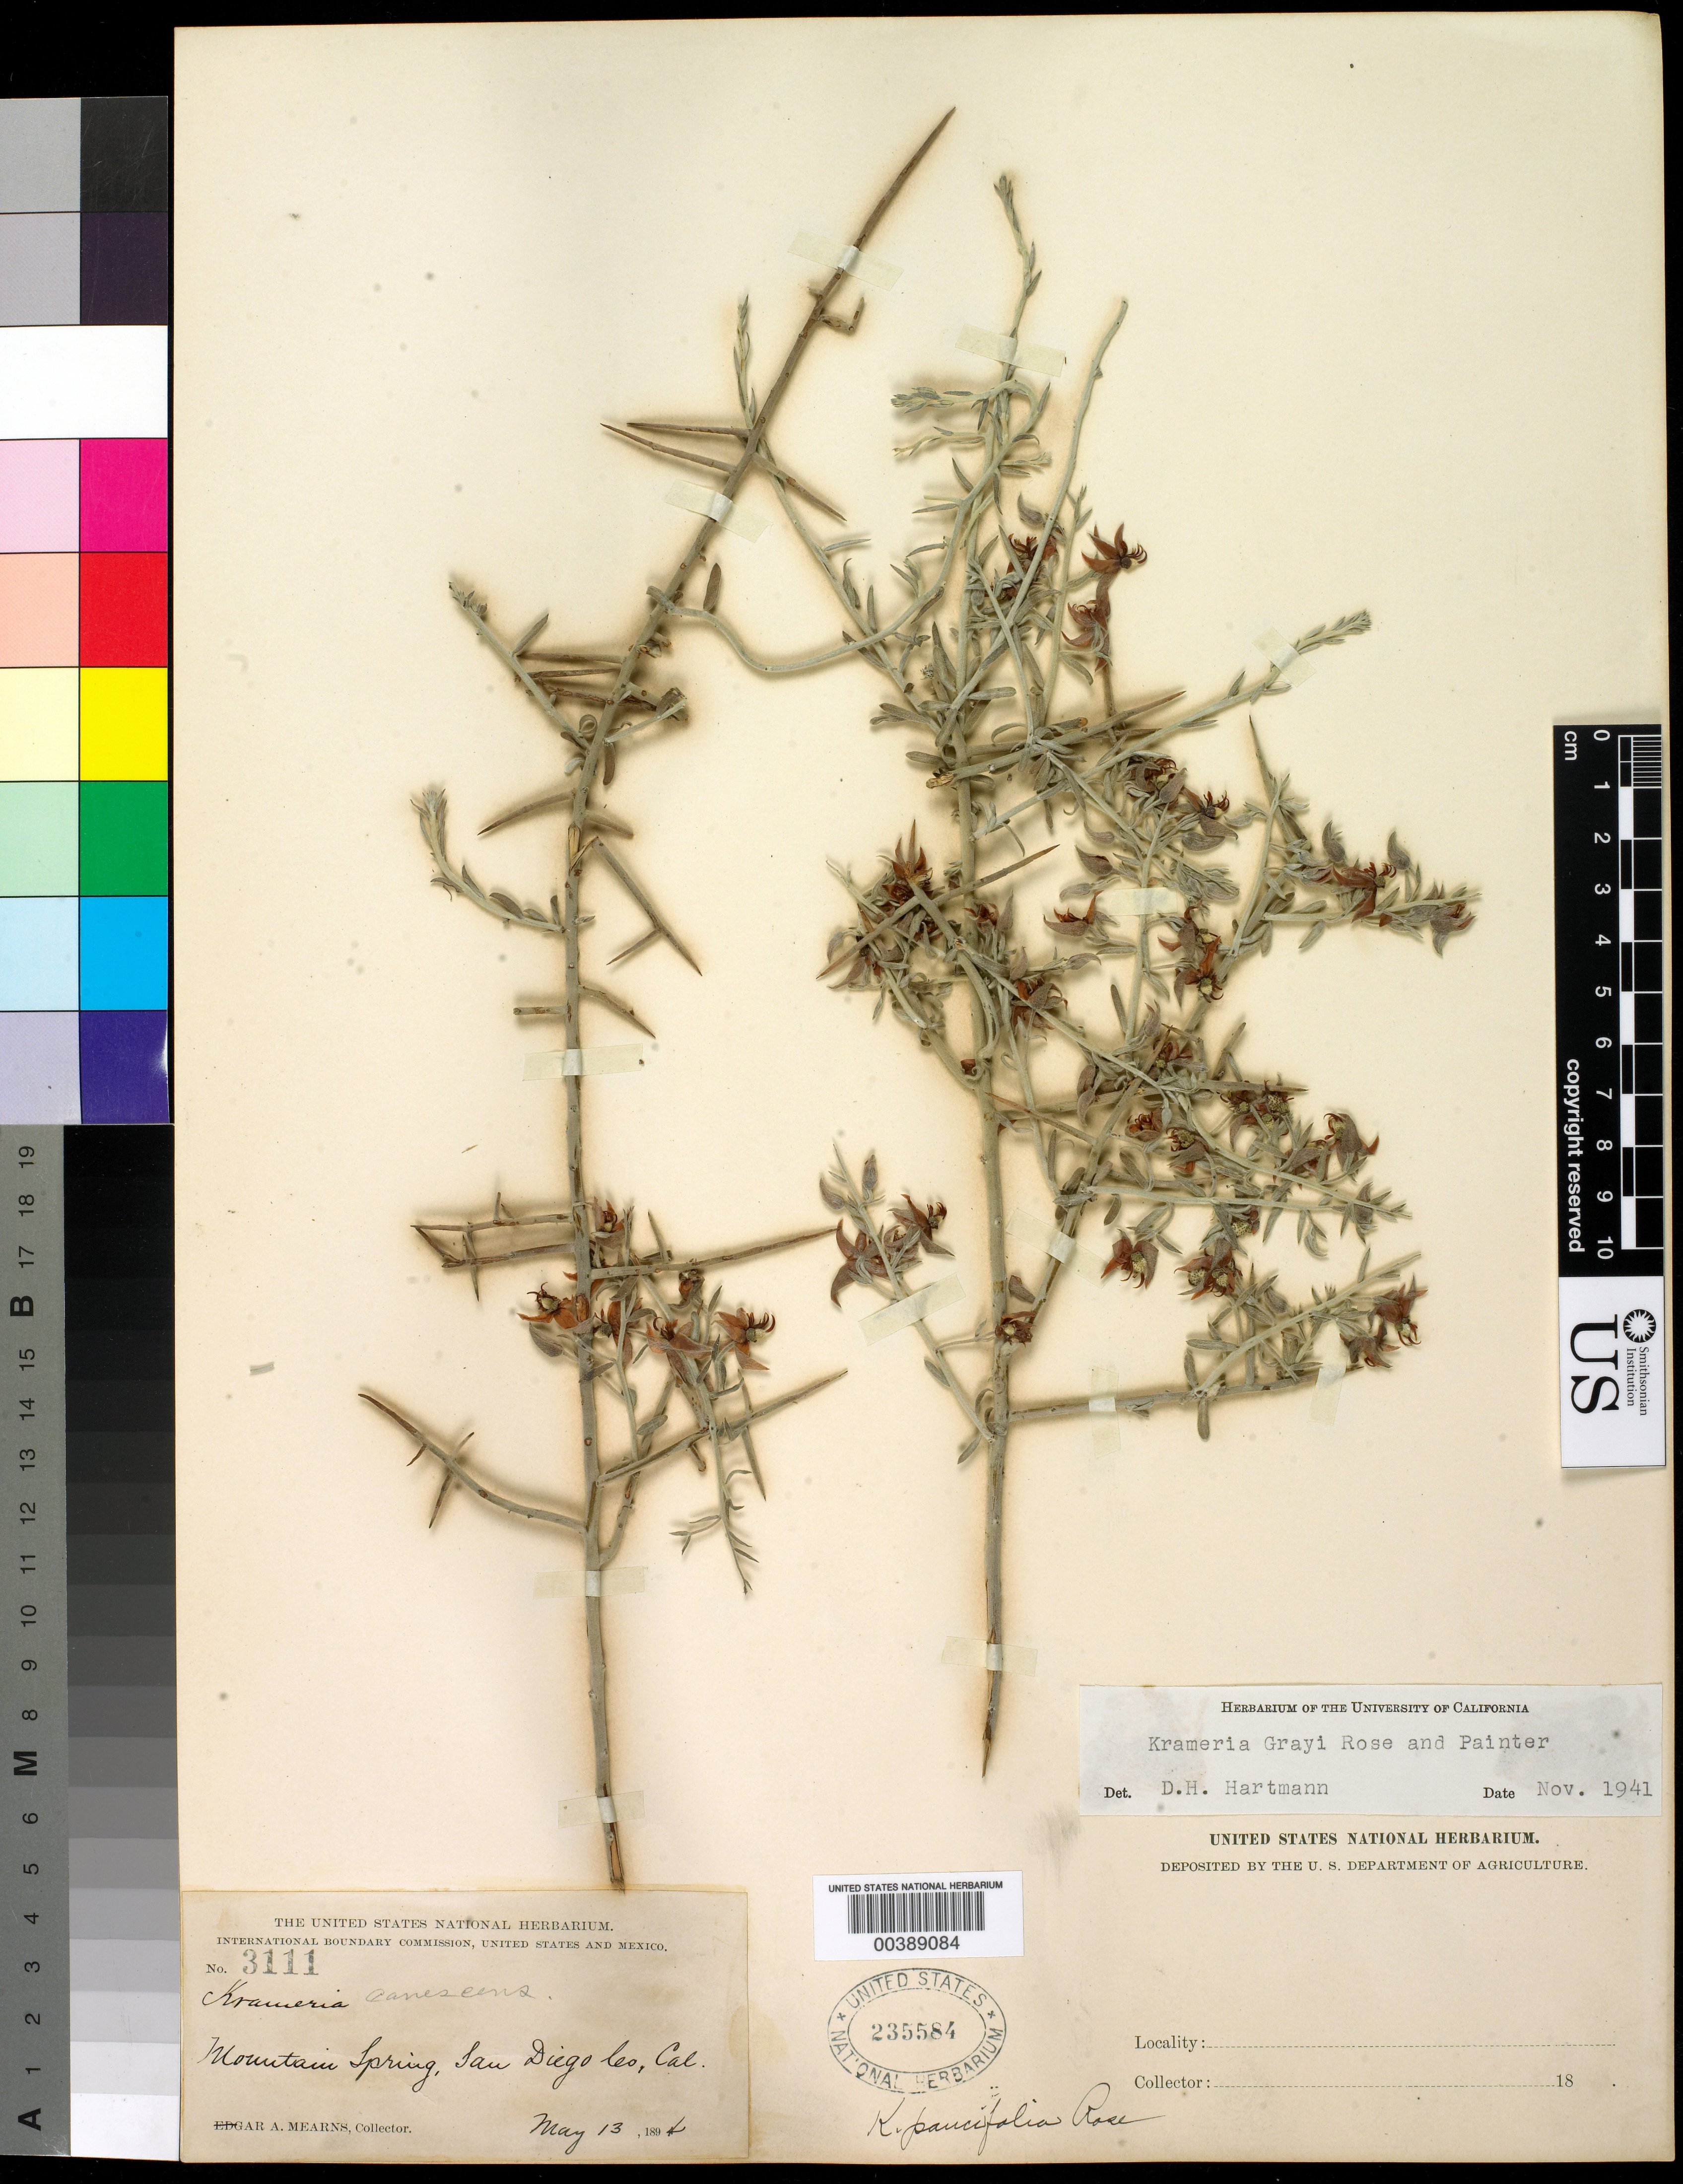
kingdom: Plantae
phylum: Tracheophyta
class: Magnoliopsida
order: Zygophyllales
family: Krameriaceae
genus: Krameria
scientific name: Krameria grayi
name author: Rose & J.H. Painter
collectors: E. A. Mearns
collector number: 3111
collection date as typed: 13 May 1894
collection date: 1894-05-13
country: United States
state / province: California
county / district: San Diego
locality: Mountain spring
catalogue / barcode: US 235584